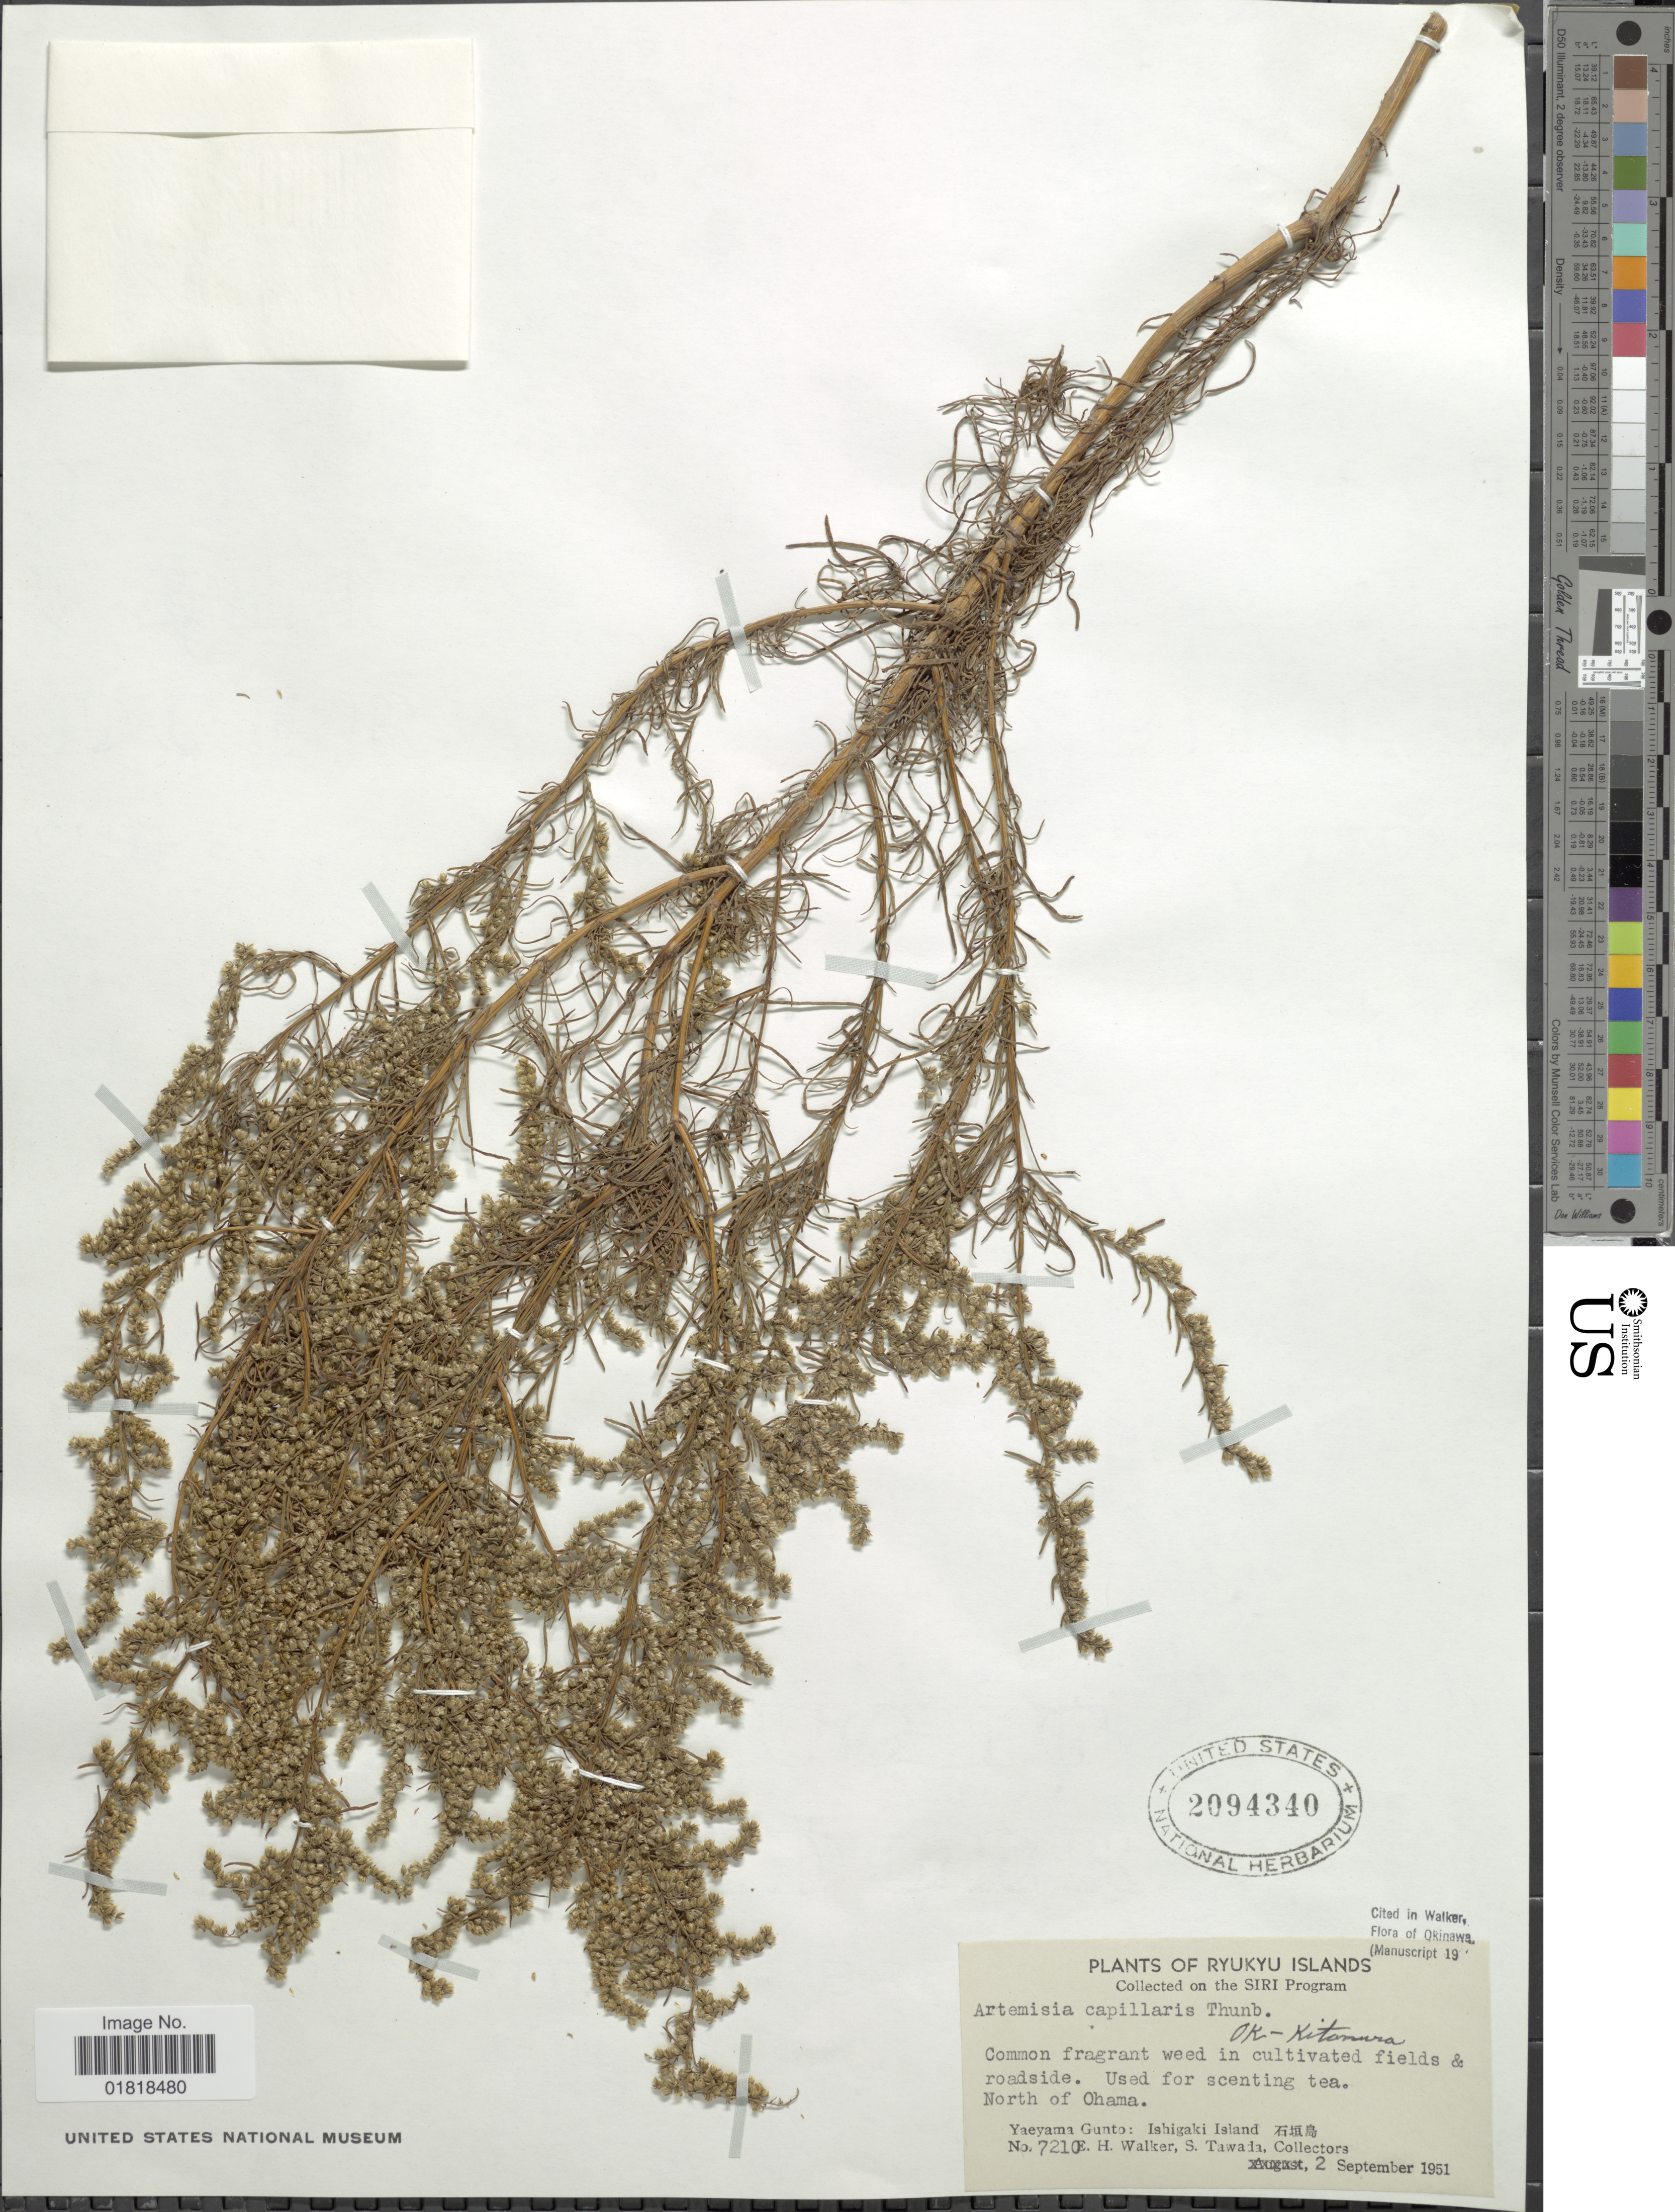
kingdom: Plantae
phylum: Tracheophyta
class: Magnoliopsida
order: Asterales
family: Asteraceae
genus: Artemisia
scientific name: Artemisia capillaris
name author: Thunb.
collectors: E. H. Walker & S. Tawada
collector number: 7210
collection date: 1951-09-02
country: Japan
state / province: Okinawa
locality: Ryukyu Island, North of Ohama, Yaeyama Gunto: Ishigaki Island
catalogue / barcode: US 2094340